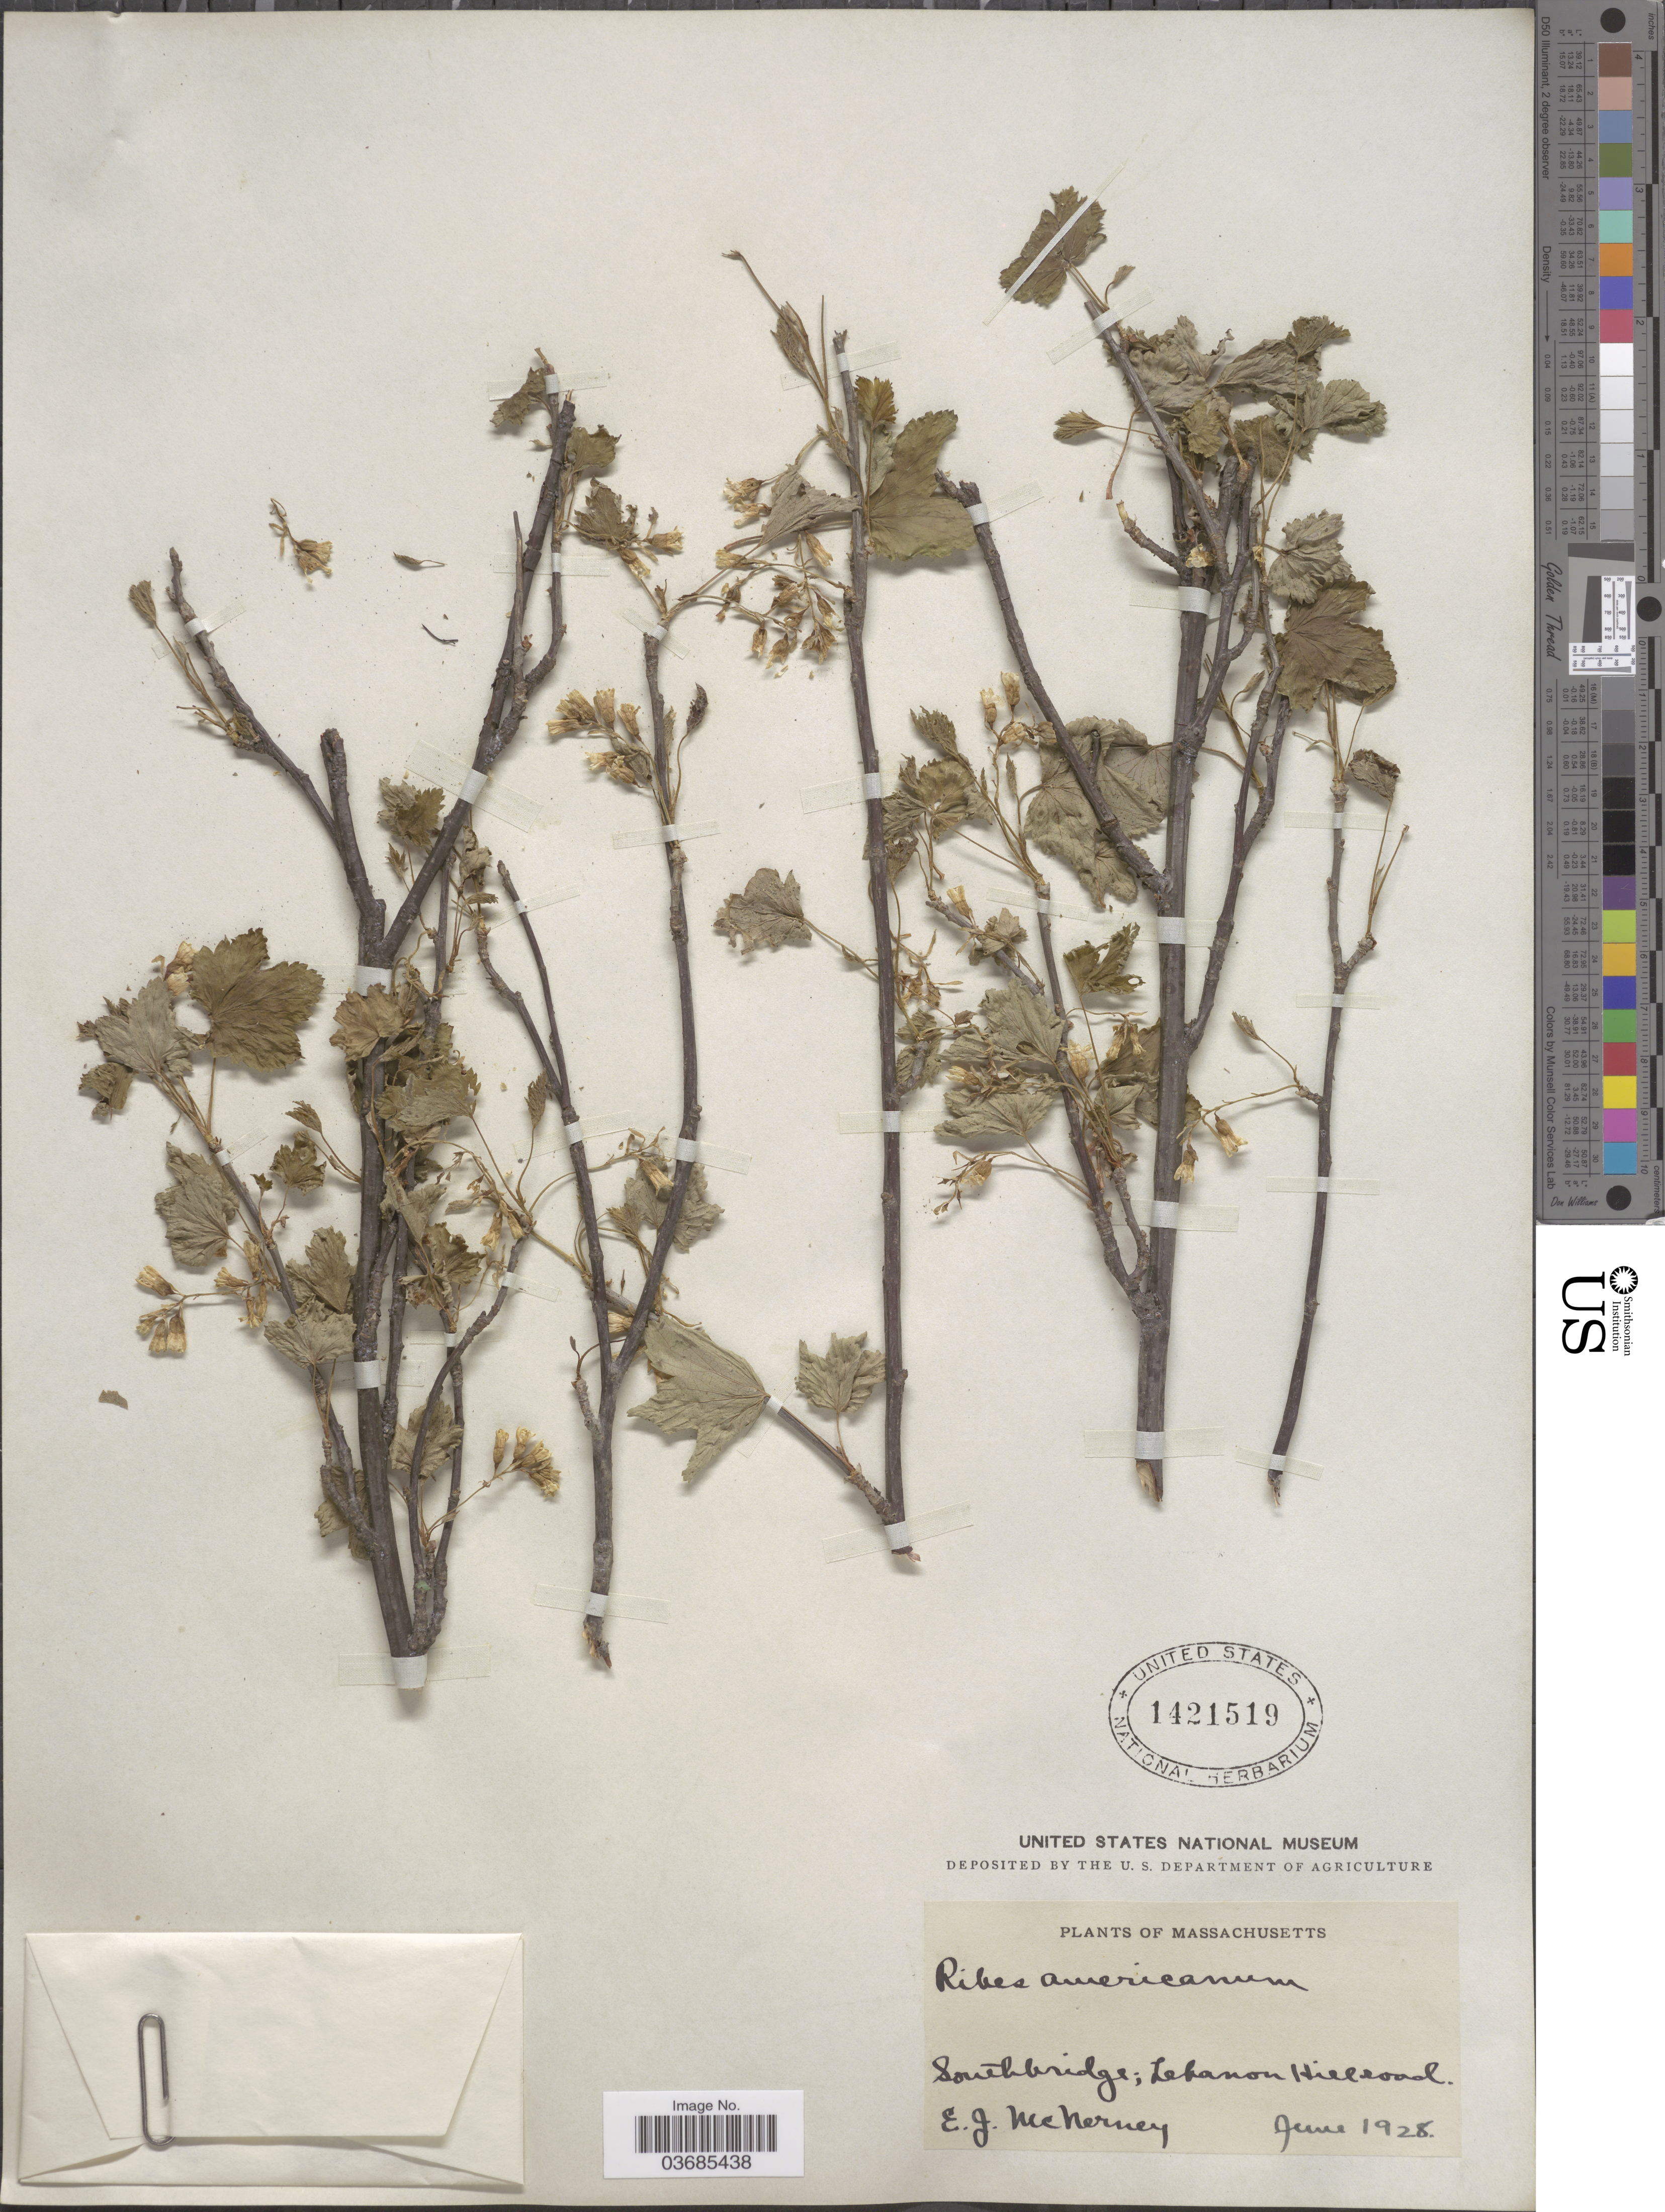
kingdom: Plantae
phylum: Tracheophyta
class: Magnoliopsida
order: Saxifragales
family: Grossulariaceae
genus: Ribes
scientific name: Ribes americanum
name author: Mill.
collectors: E. McNerney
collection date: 1928-06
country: United States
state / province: Massachusetts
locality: Southbridge; Lebanon Hillroad.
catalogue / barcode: US 1421519